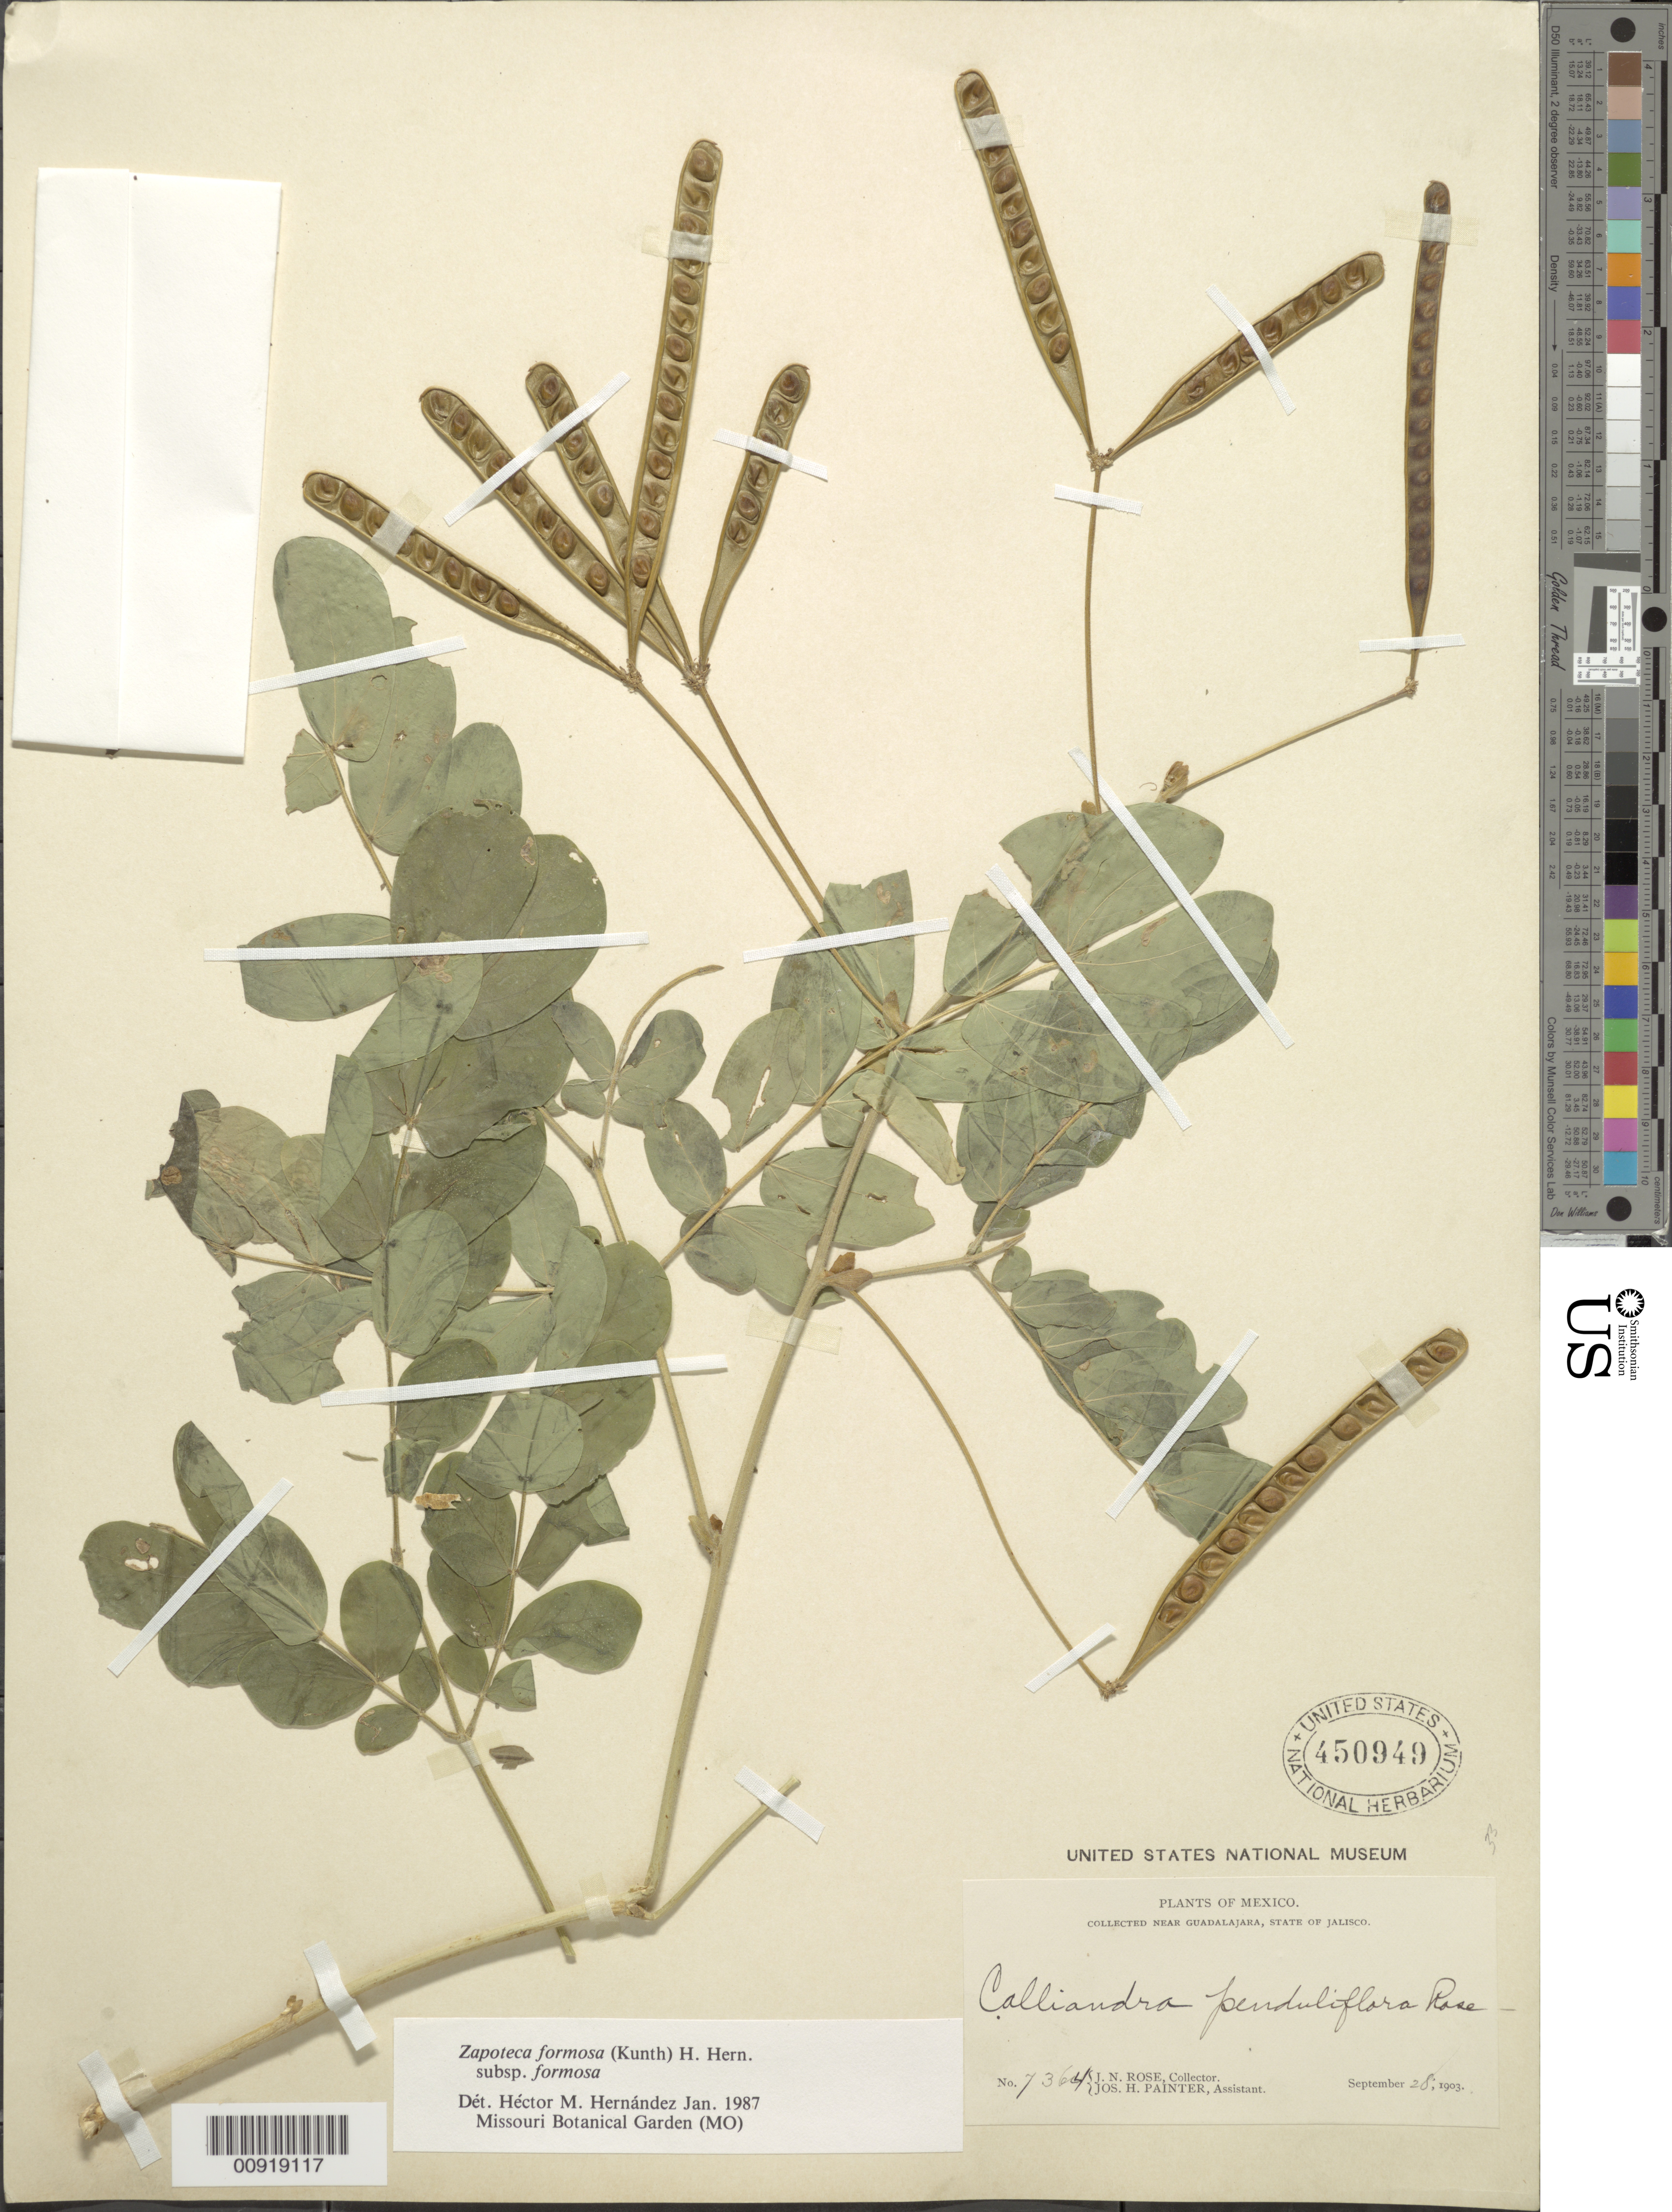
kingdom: Plantae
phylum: Tracheophyta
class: Magnoliopsida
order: Fabales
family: Fabaceae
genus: Zapoteca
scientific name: Zapoteca formosa subsp. formosa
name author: (Kunth) H.M. Hern.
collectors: J. N. Rose & J. H. Painter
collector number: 7364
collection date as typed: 28 Sep 1903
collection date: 1903-09-28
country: Mexico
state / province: Jalisco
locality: Near Guadalajara, State of Jalisco.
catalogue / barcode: US 450949